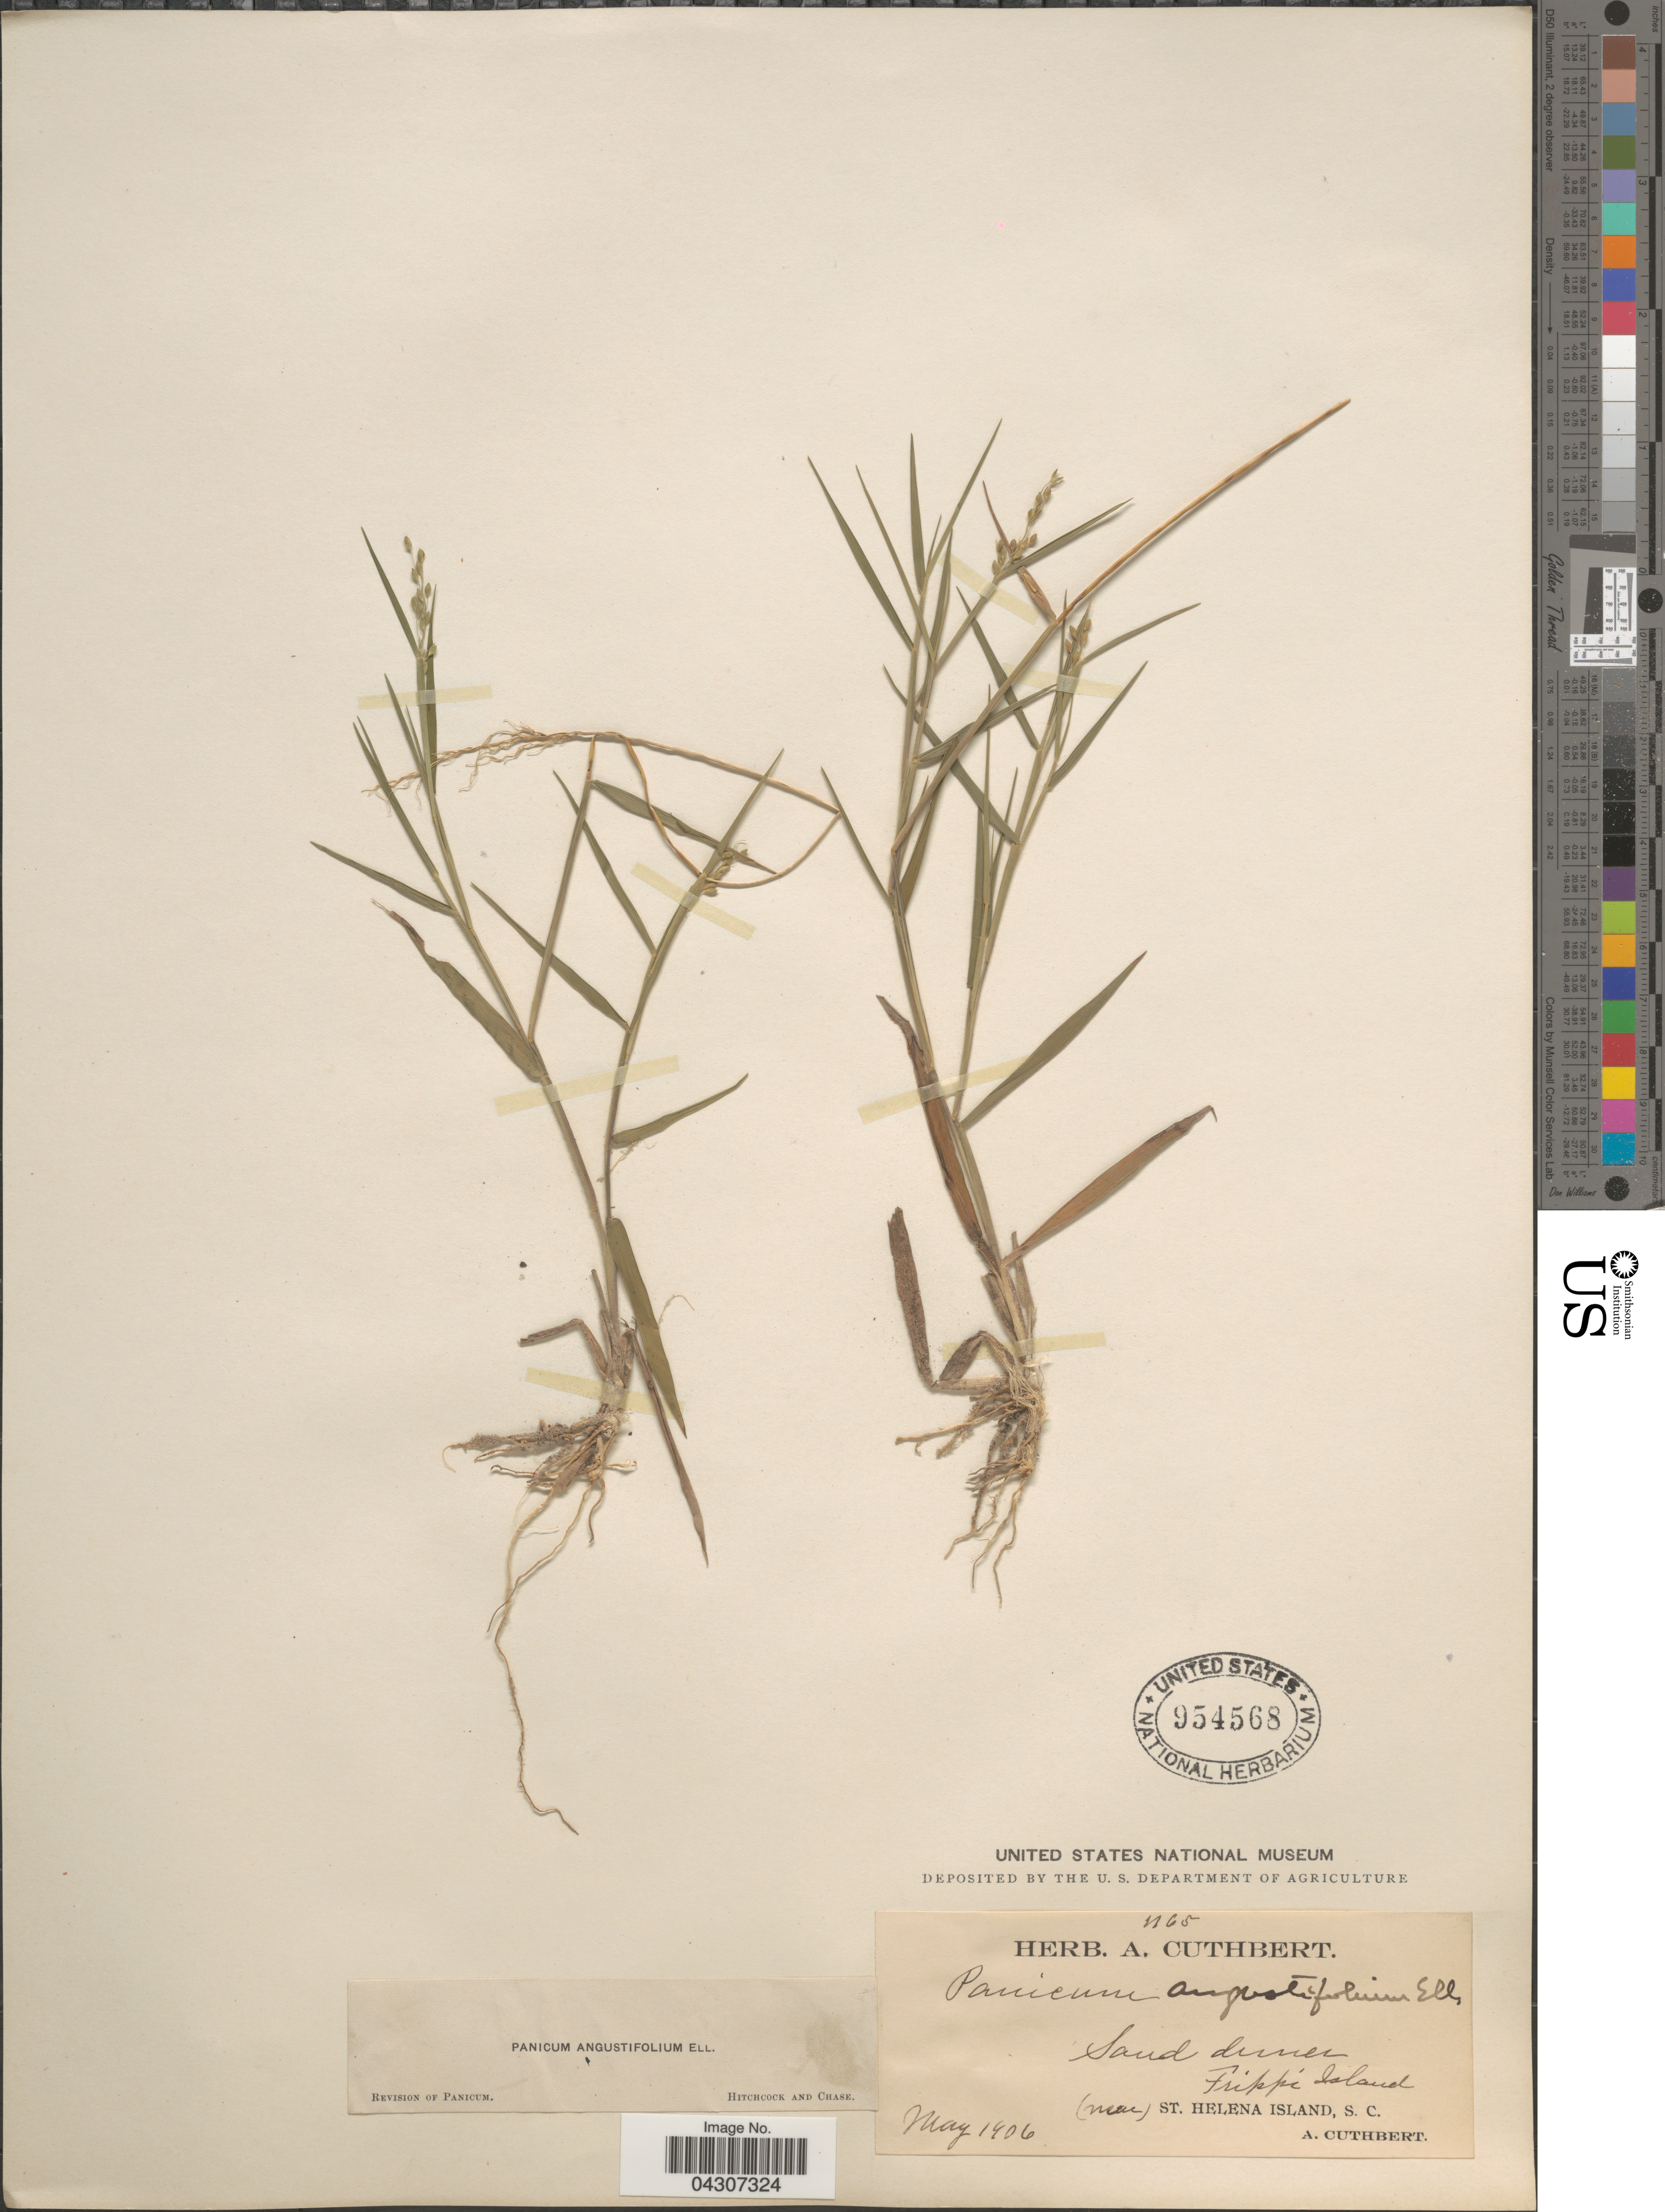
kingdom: Plantae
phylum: Tracheophyta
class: Liliopsida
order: Poales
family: Poaceae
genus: Dichanthelium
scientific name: Dichanthelium aciculare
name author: (Desv. ex Poir.) Gould & C.A. Clark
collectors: A. Cuthbert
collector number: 1165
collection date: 1906-05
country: United States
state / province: South Carolina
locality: Fripp's Island. (Near) St. Helena Island.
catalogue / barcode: US 954568